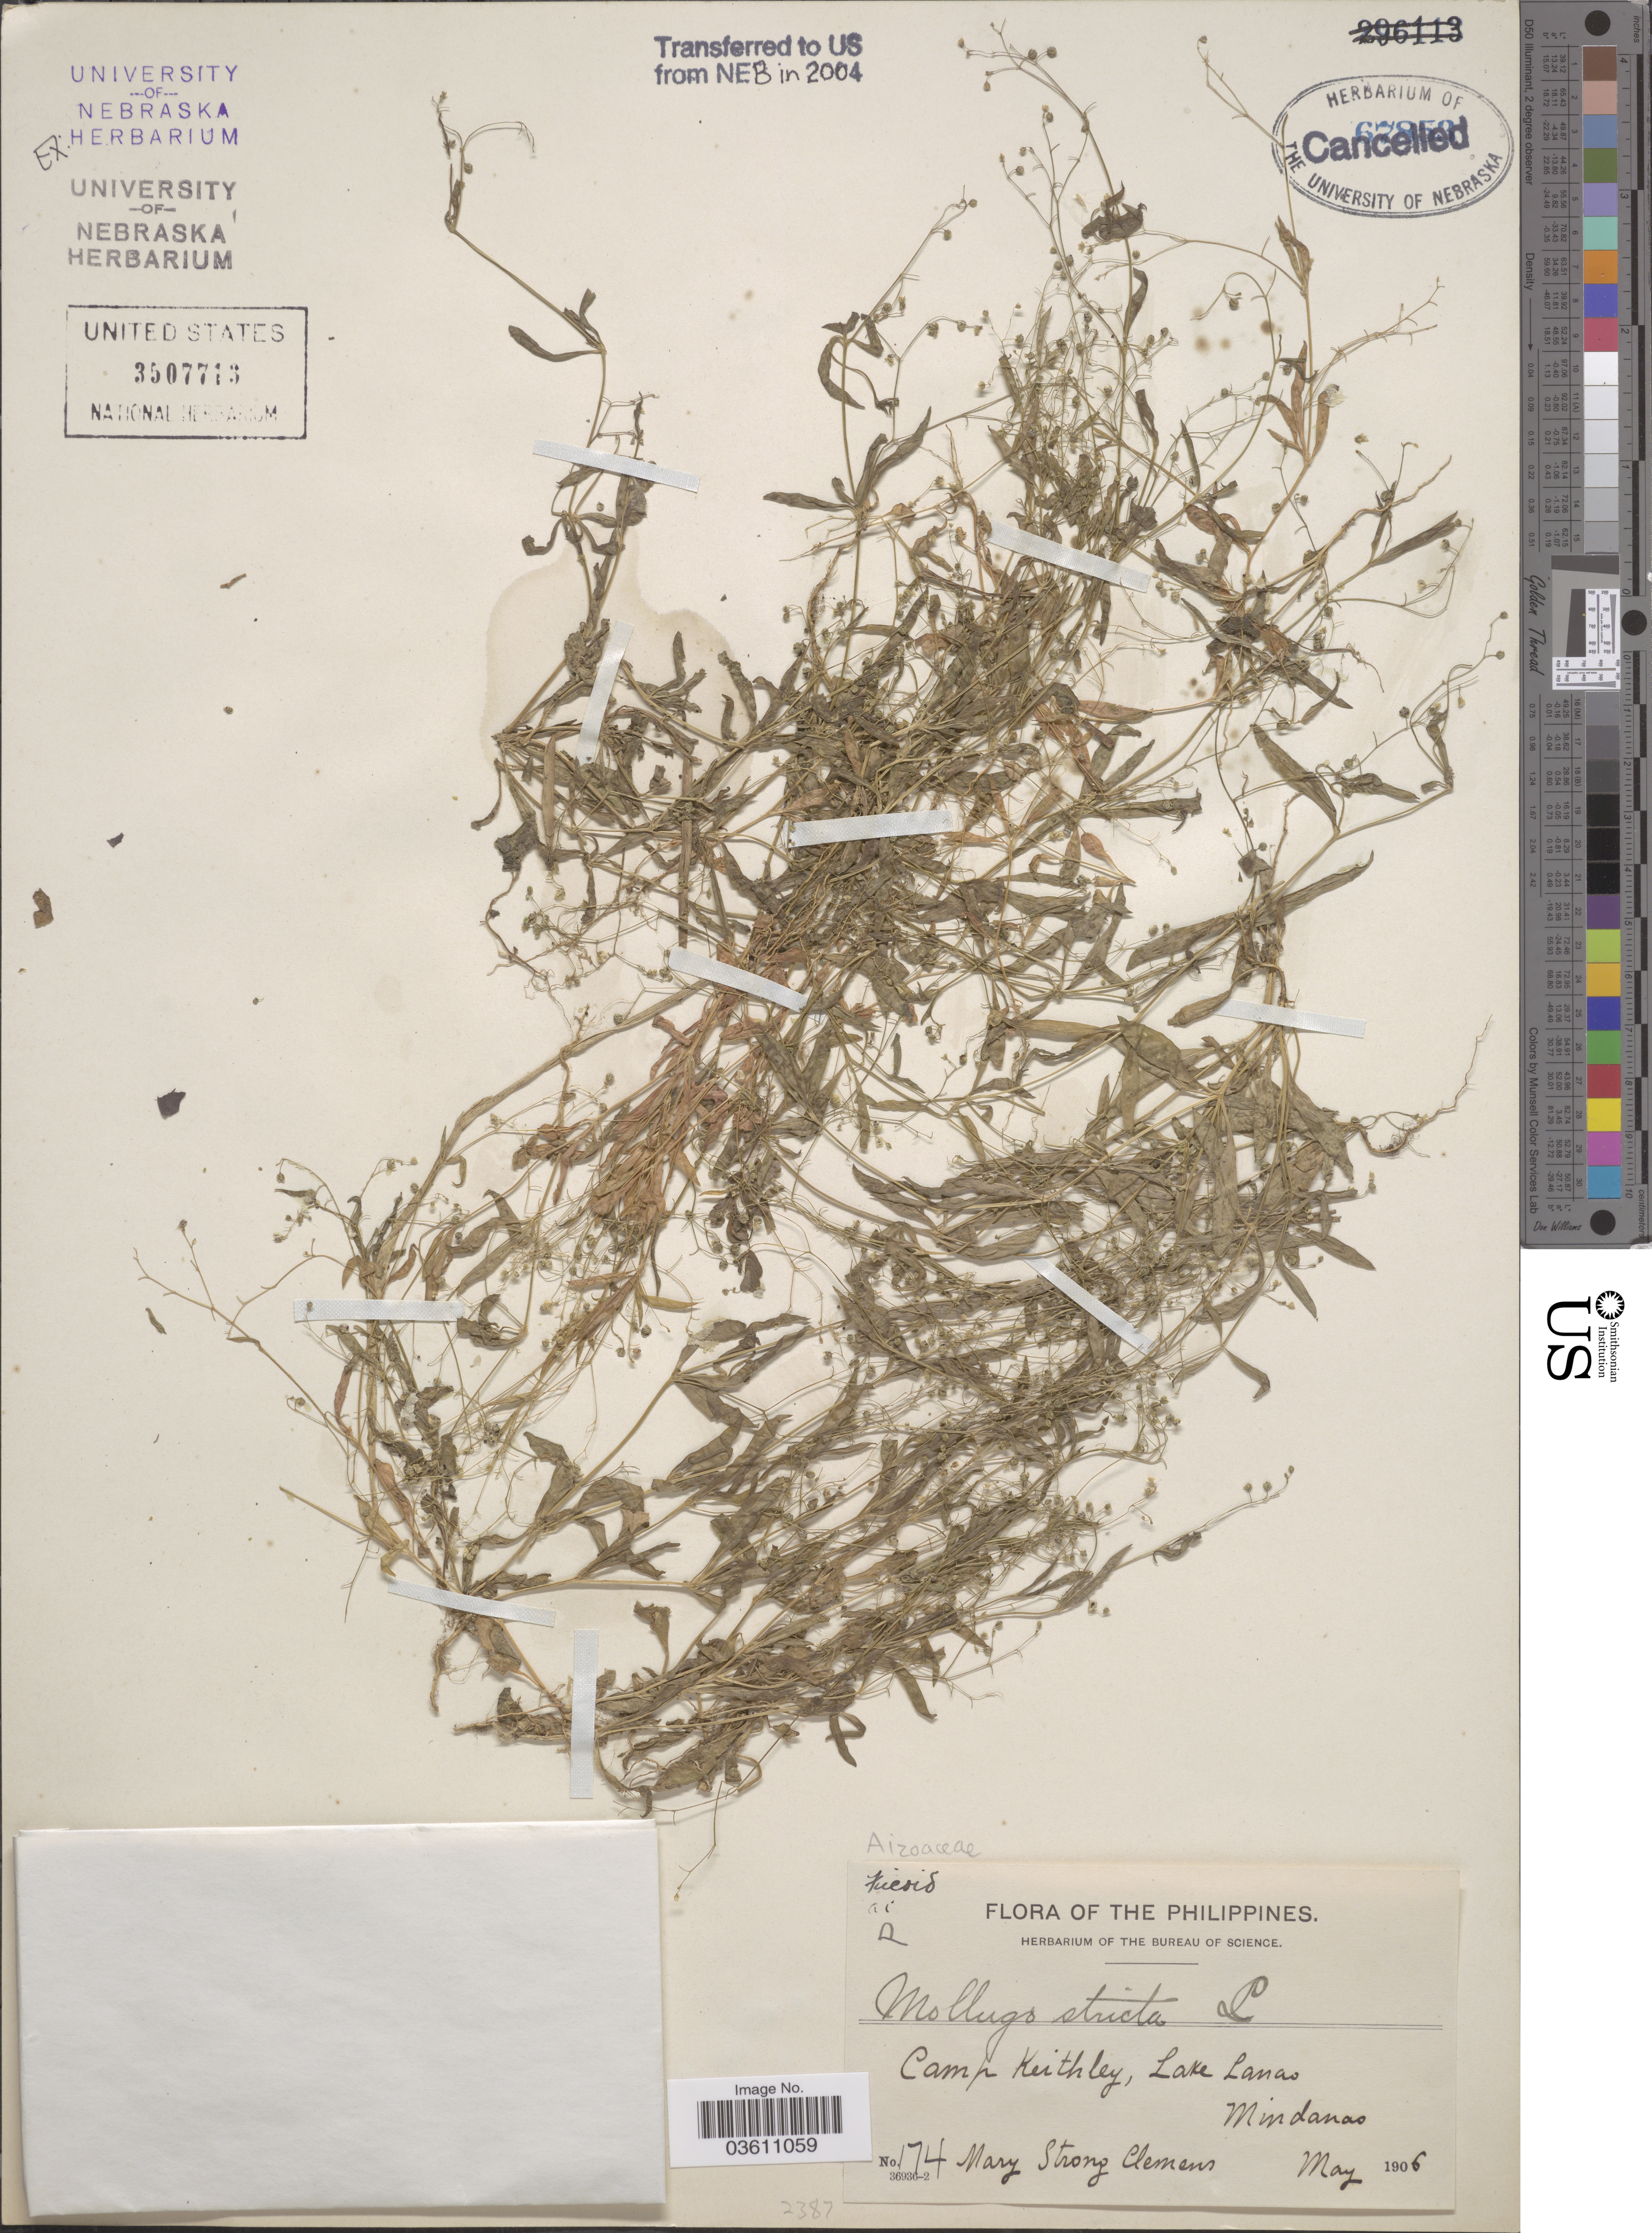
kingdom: Plantae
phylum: Tracheophyta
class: Magnoliopsida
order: Caryophyllales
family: Molluginaceae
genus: Trigastrotheca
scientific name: Trigastrotheca pentaphylla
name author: (L.) Thulin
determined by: Strong, Mark T., (BOT), Smithsonian Institution - National Museum of Natural History (UNITED STATES)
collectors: M. S. Clemens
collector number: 174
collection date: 1906-05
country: Philippines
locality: Camp Keithley, Lake Lanao, Mindanao.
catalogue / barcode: US 3507713